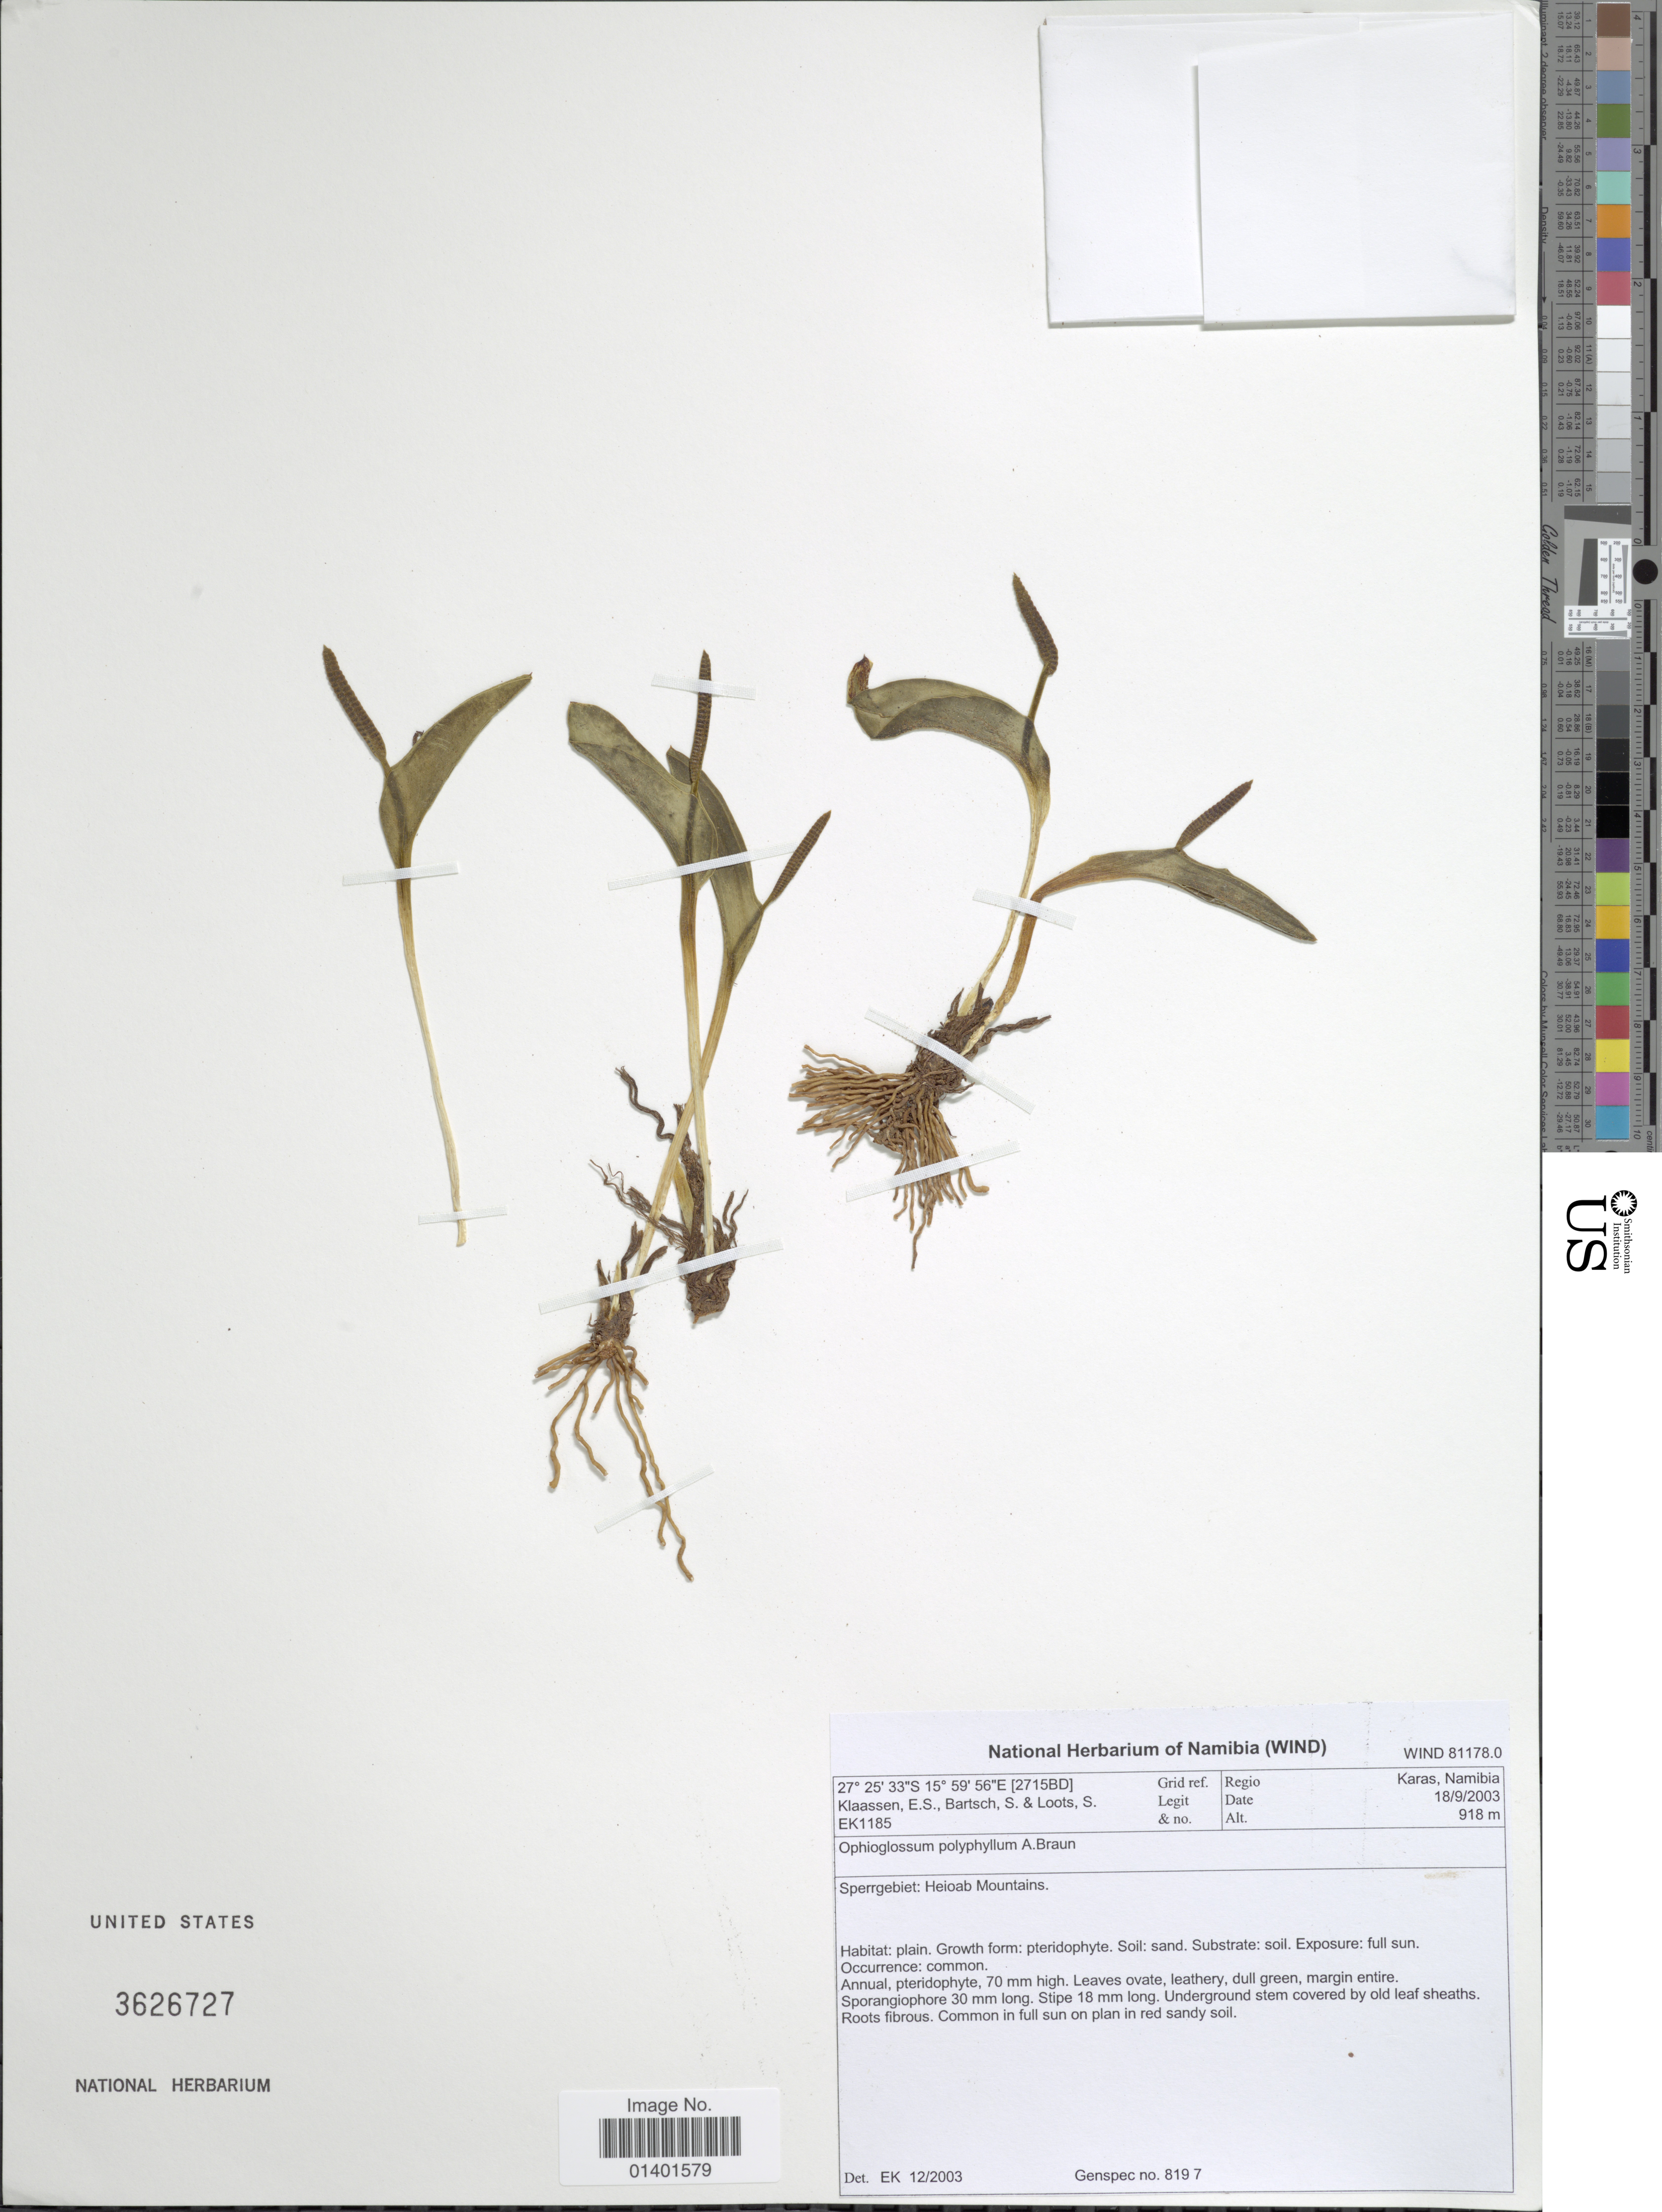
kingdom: Plantae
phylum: Tracheophyta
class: Polypodiopsida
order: Ophioglossales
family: Ophioglossaceae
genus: Ophioglossum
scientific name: Ophioglossum polyphyllum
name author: A. Braun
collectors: E. S. Klaassen, S. Bartsch & S. Loots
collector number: EK1185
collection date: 2003-09-18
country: Namibia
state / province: Karas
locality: Sperrgebiet: Heioab Mountains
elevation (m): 918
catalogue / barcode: US 3626727